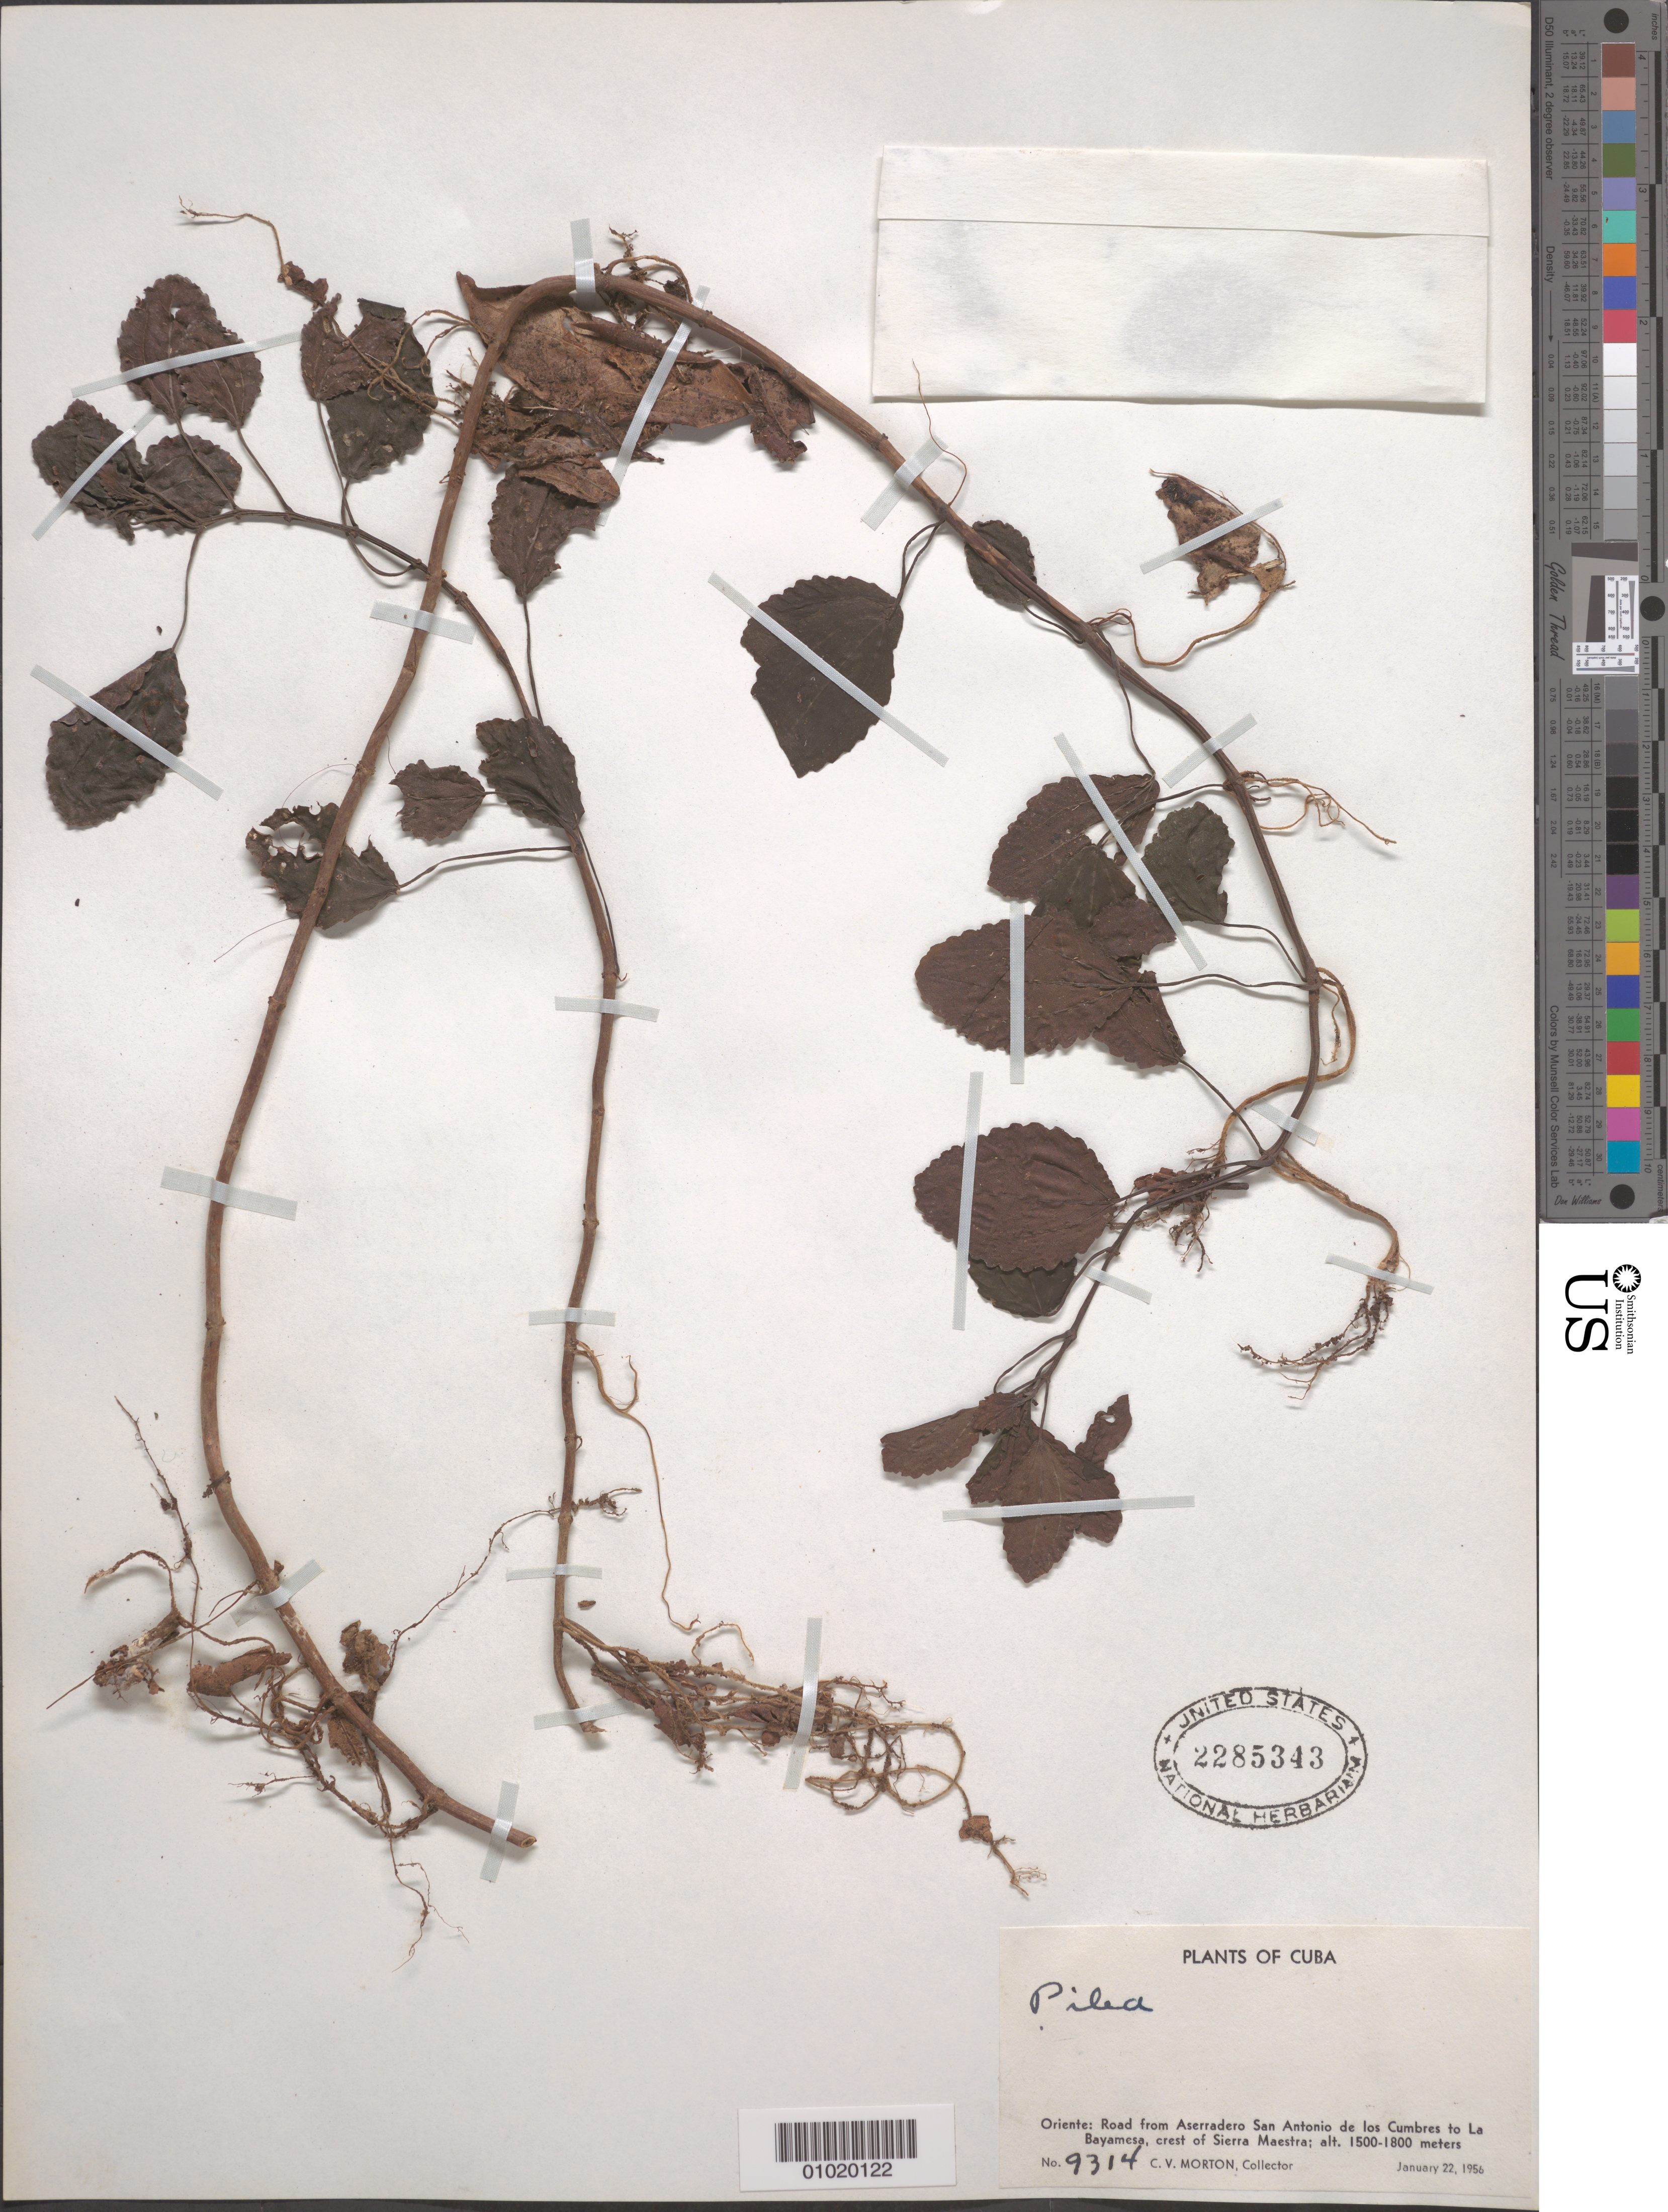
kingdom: Plantae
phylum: Tracheophyta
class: Magnoliopsida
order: Rosales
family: Urticaceae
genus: Pilea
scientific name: Pilea sp.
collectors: C. V. Morton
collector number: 9314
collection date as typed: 22 Jan 1956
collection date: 1956-01-22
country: Cuba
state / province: Oriente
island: Cuba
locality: Road from the Aserradero San Antonio de los Cumbres to La Bayamesa, crest of the Sierra Maestra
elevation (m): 1500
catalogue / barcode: US 2285343